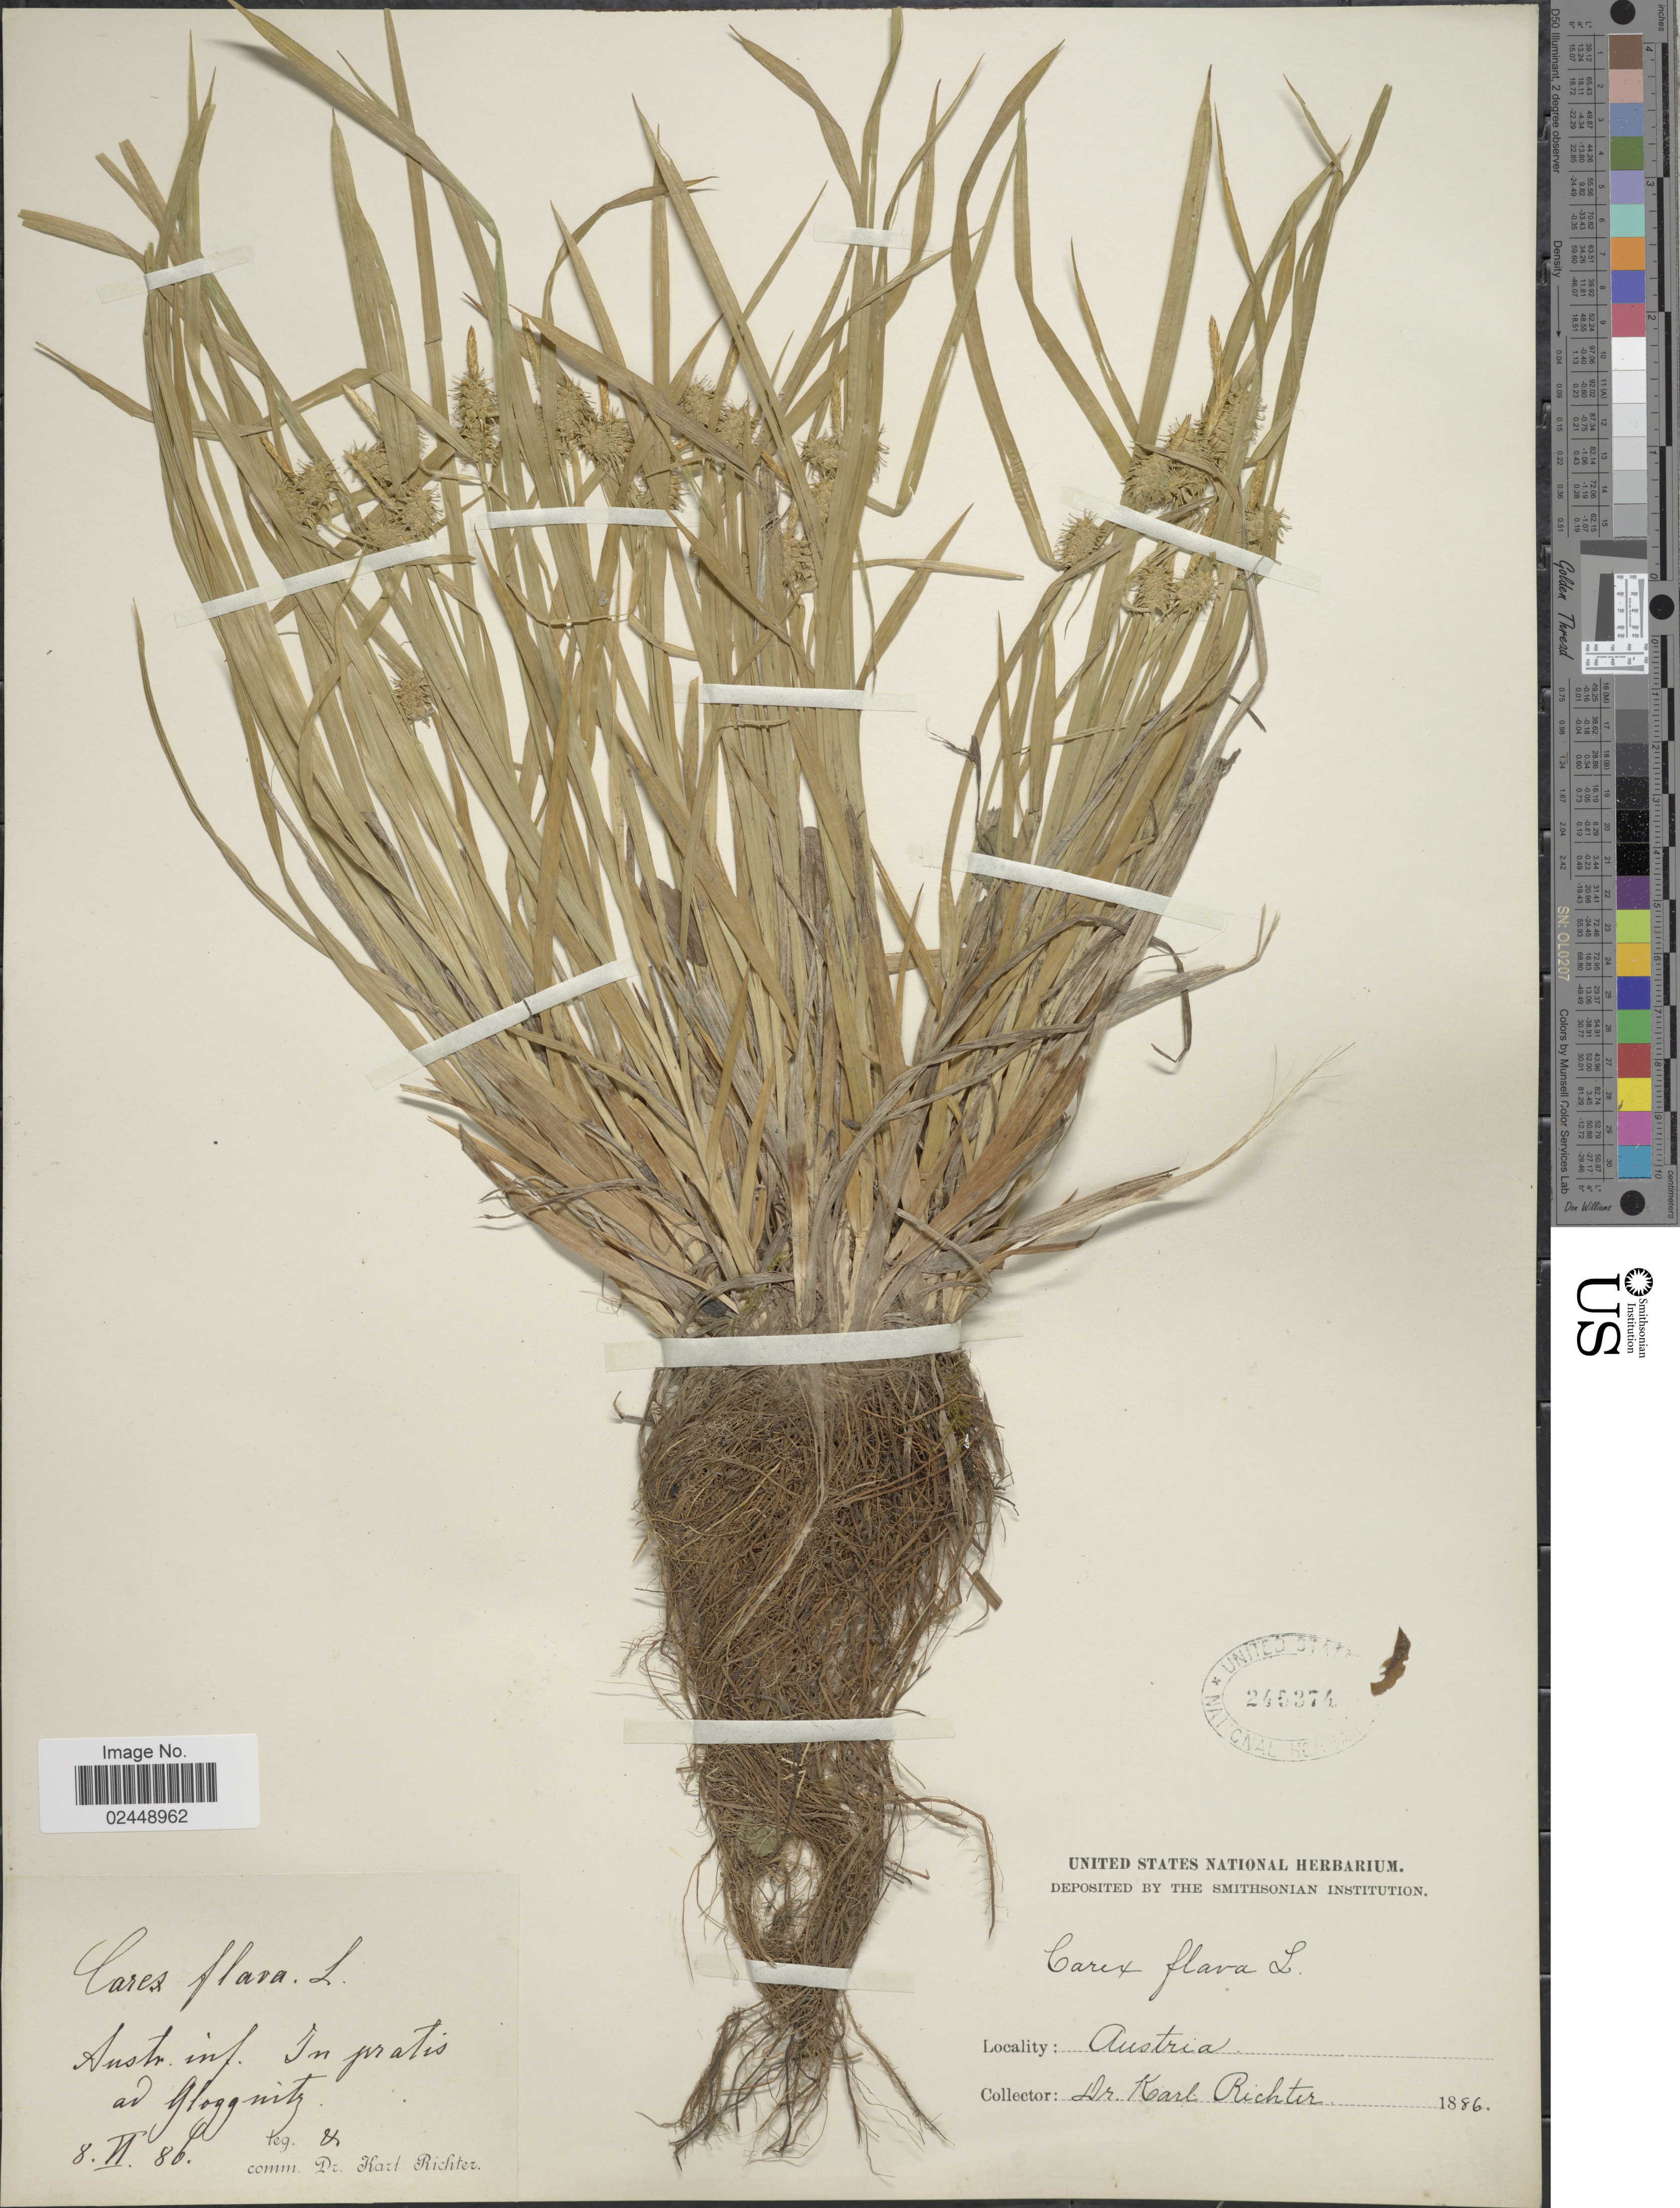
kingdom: Plantae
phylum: Tracheophyta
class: Liliopsida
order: Poales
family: Cyperaceae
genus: Carex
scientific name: Carex flava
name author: L.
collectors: K. Richter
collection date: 1886-06-08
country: Austria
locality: In pratis ad Gloggnitz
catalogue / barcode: US 246374